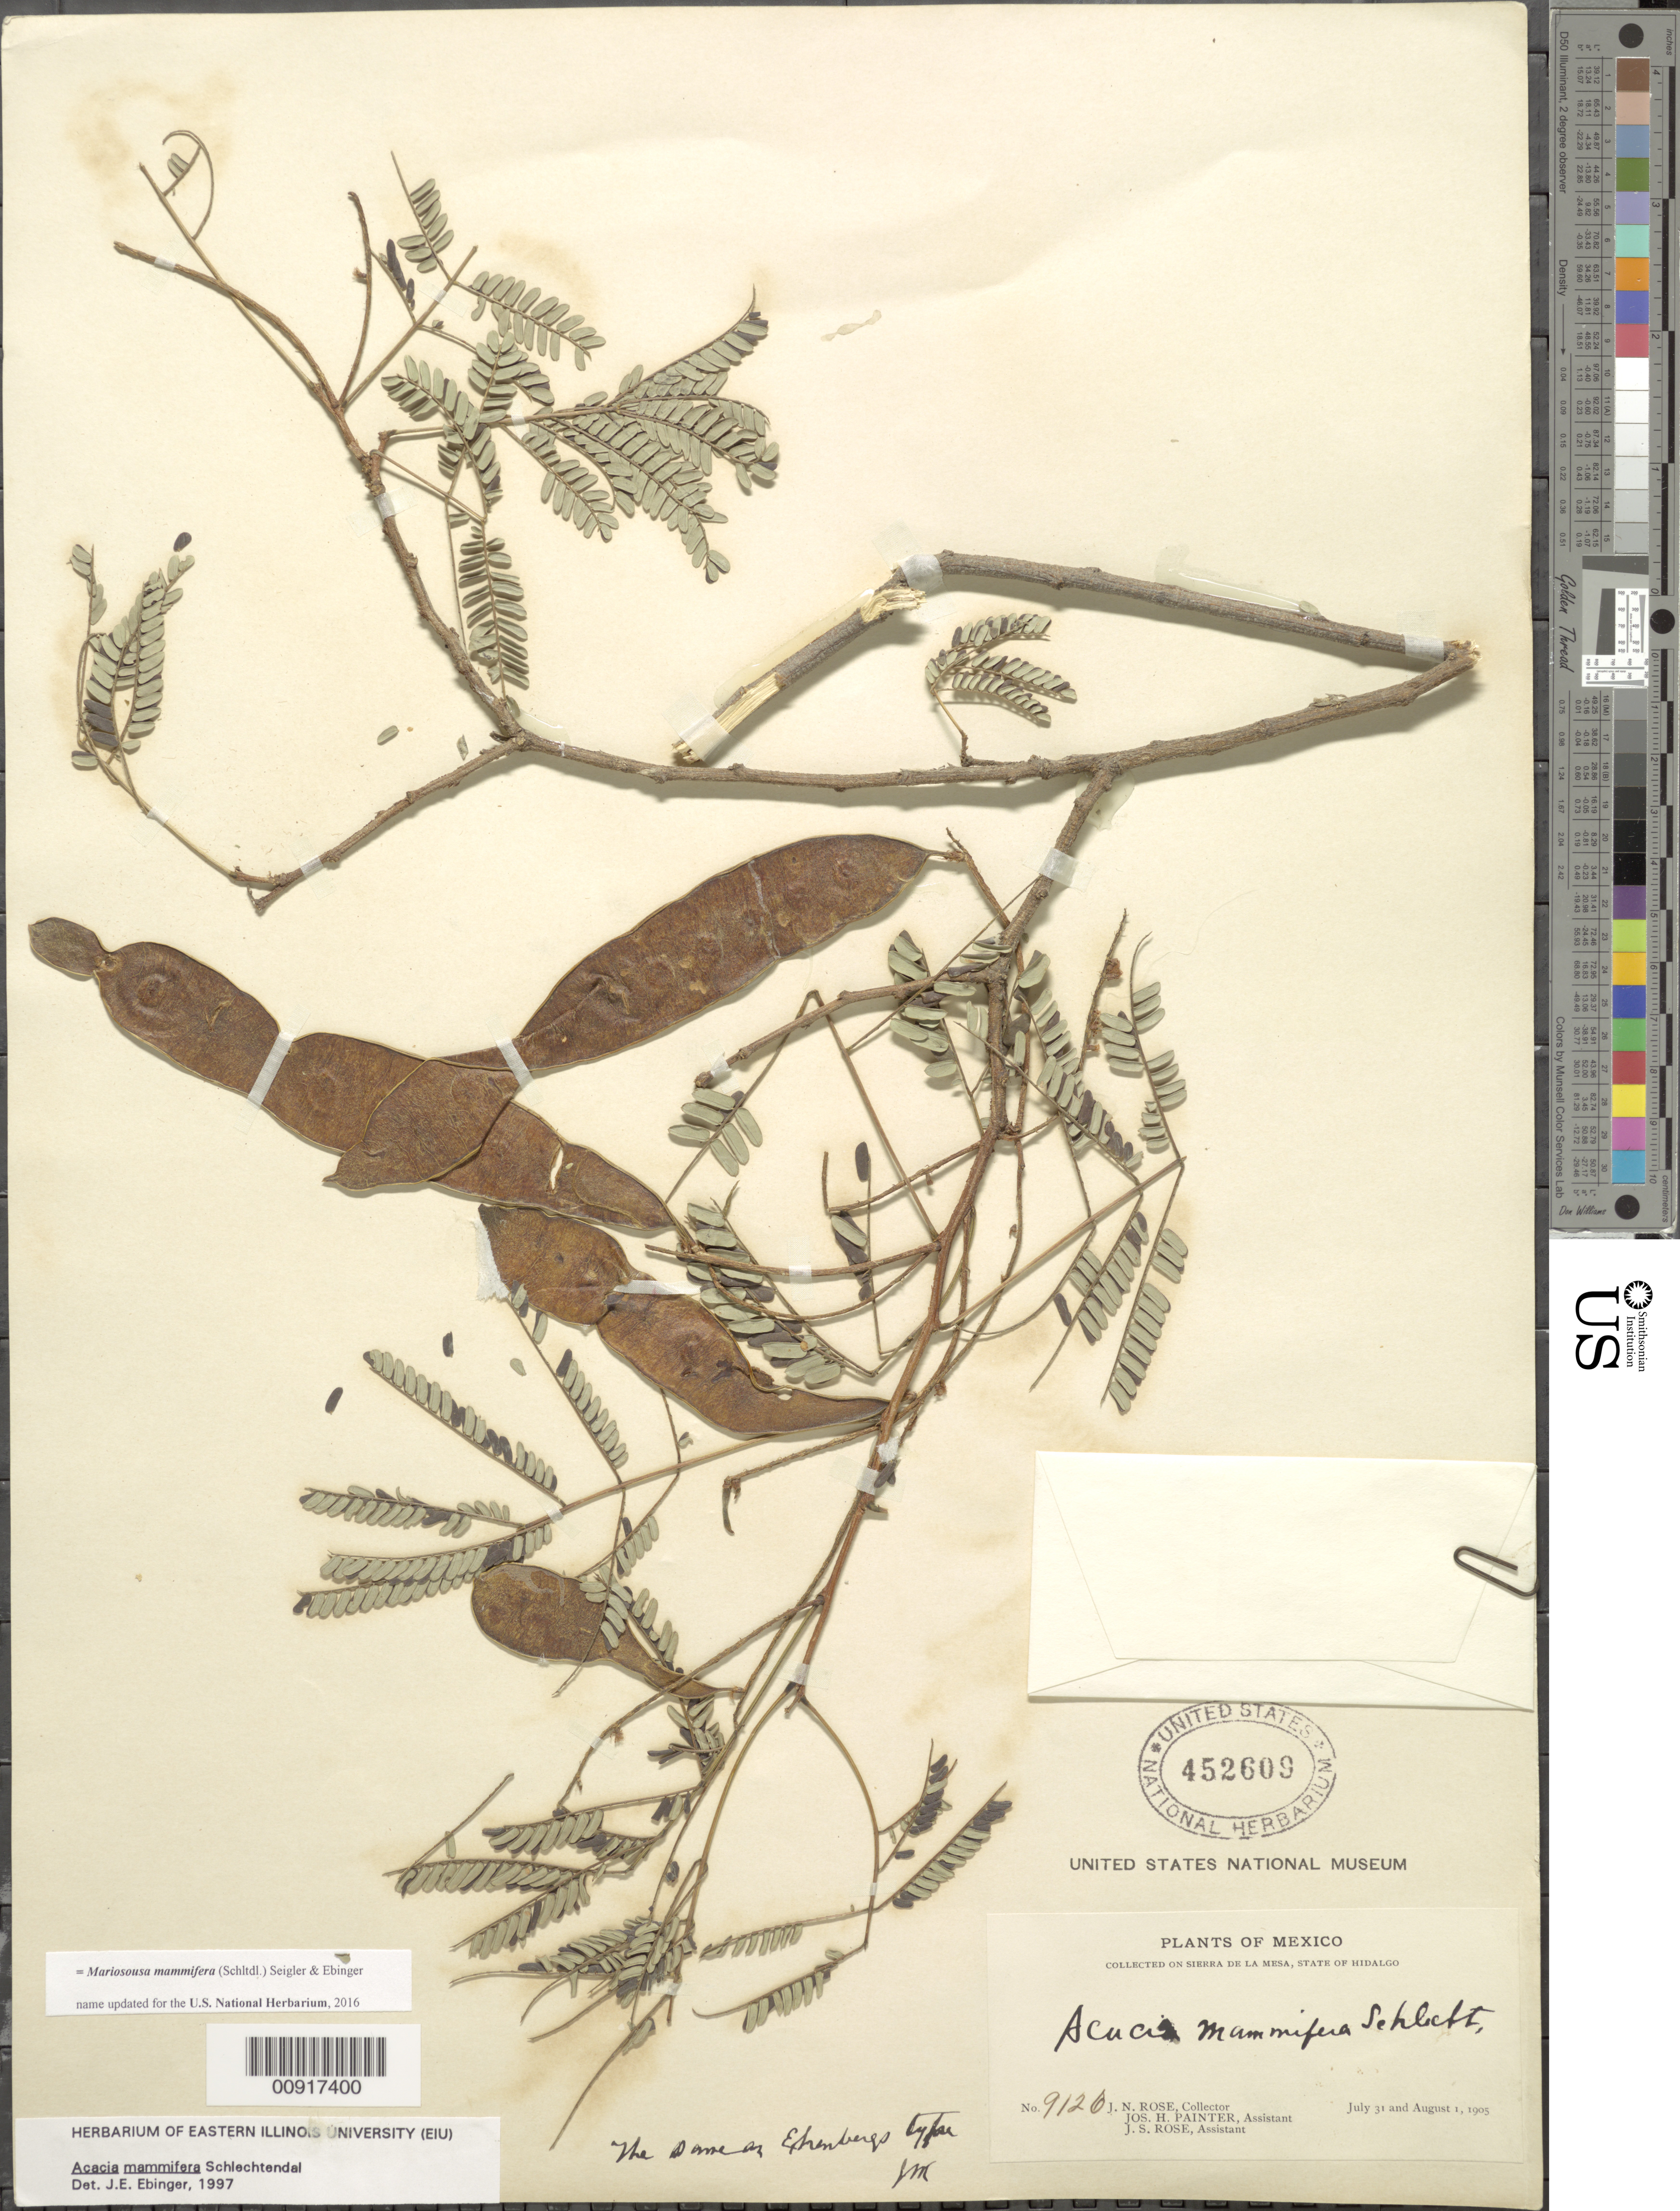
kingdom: Plantae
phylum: Tracheophyta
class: Magnoliopsida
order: Fabales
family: Fabaceae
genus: Mariosousa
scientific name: Mariosousa mammifera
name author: (Schltdl.) Seigler & Ebinger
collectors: J. N. Rose, J. H. Painter & J. S. Rose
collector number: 9126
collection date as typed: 31 Jul 1905 to 01 Aug 1905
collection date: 1905-07-31/1905-08-01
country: Mexico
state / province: Hidalgo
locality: Sierra de la Mesa, State of Hidalgo.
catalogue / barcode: US 452609